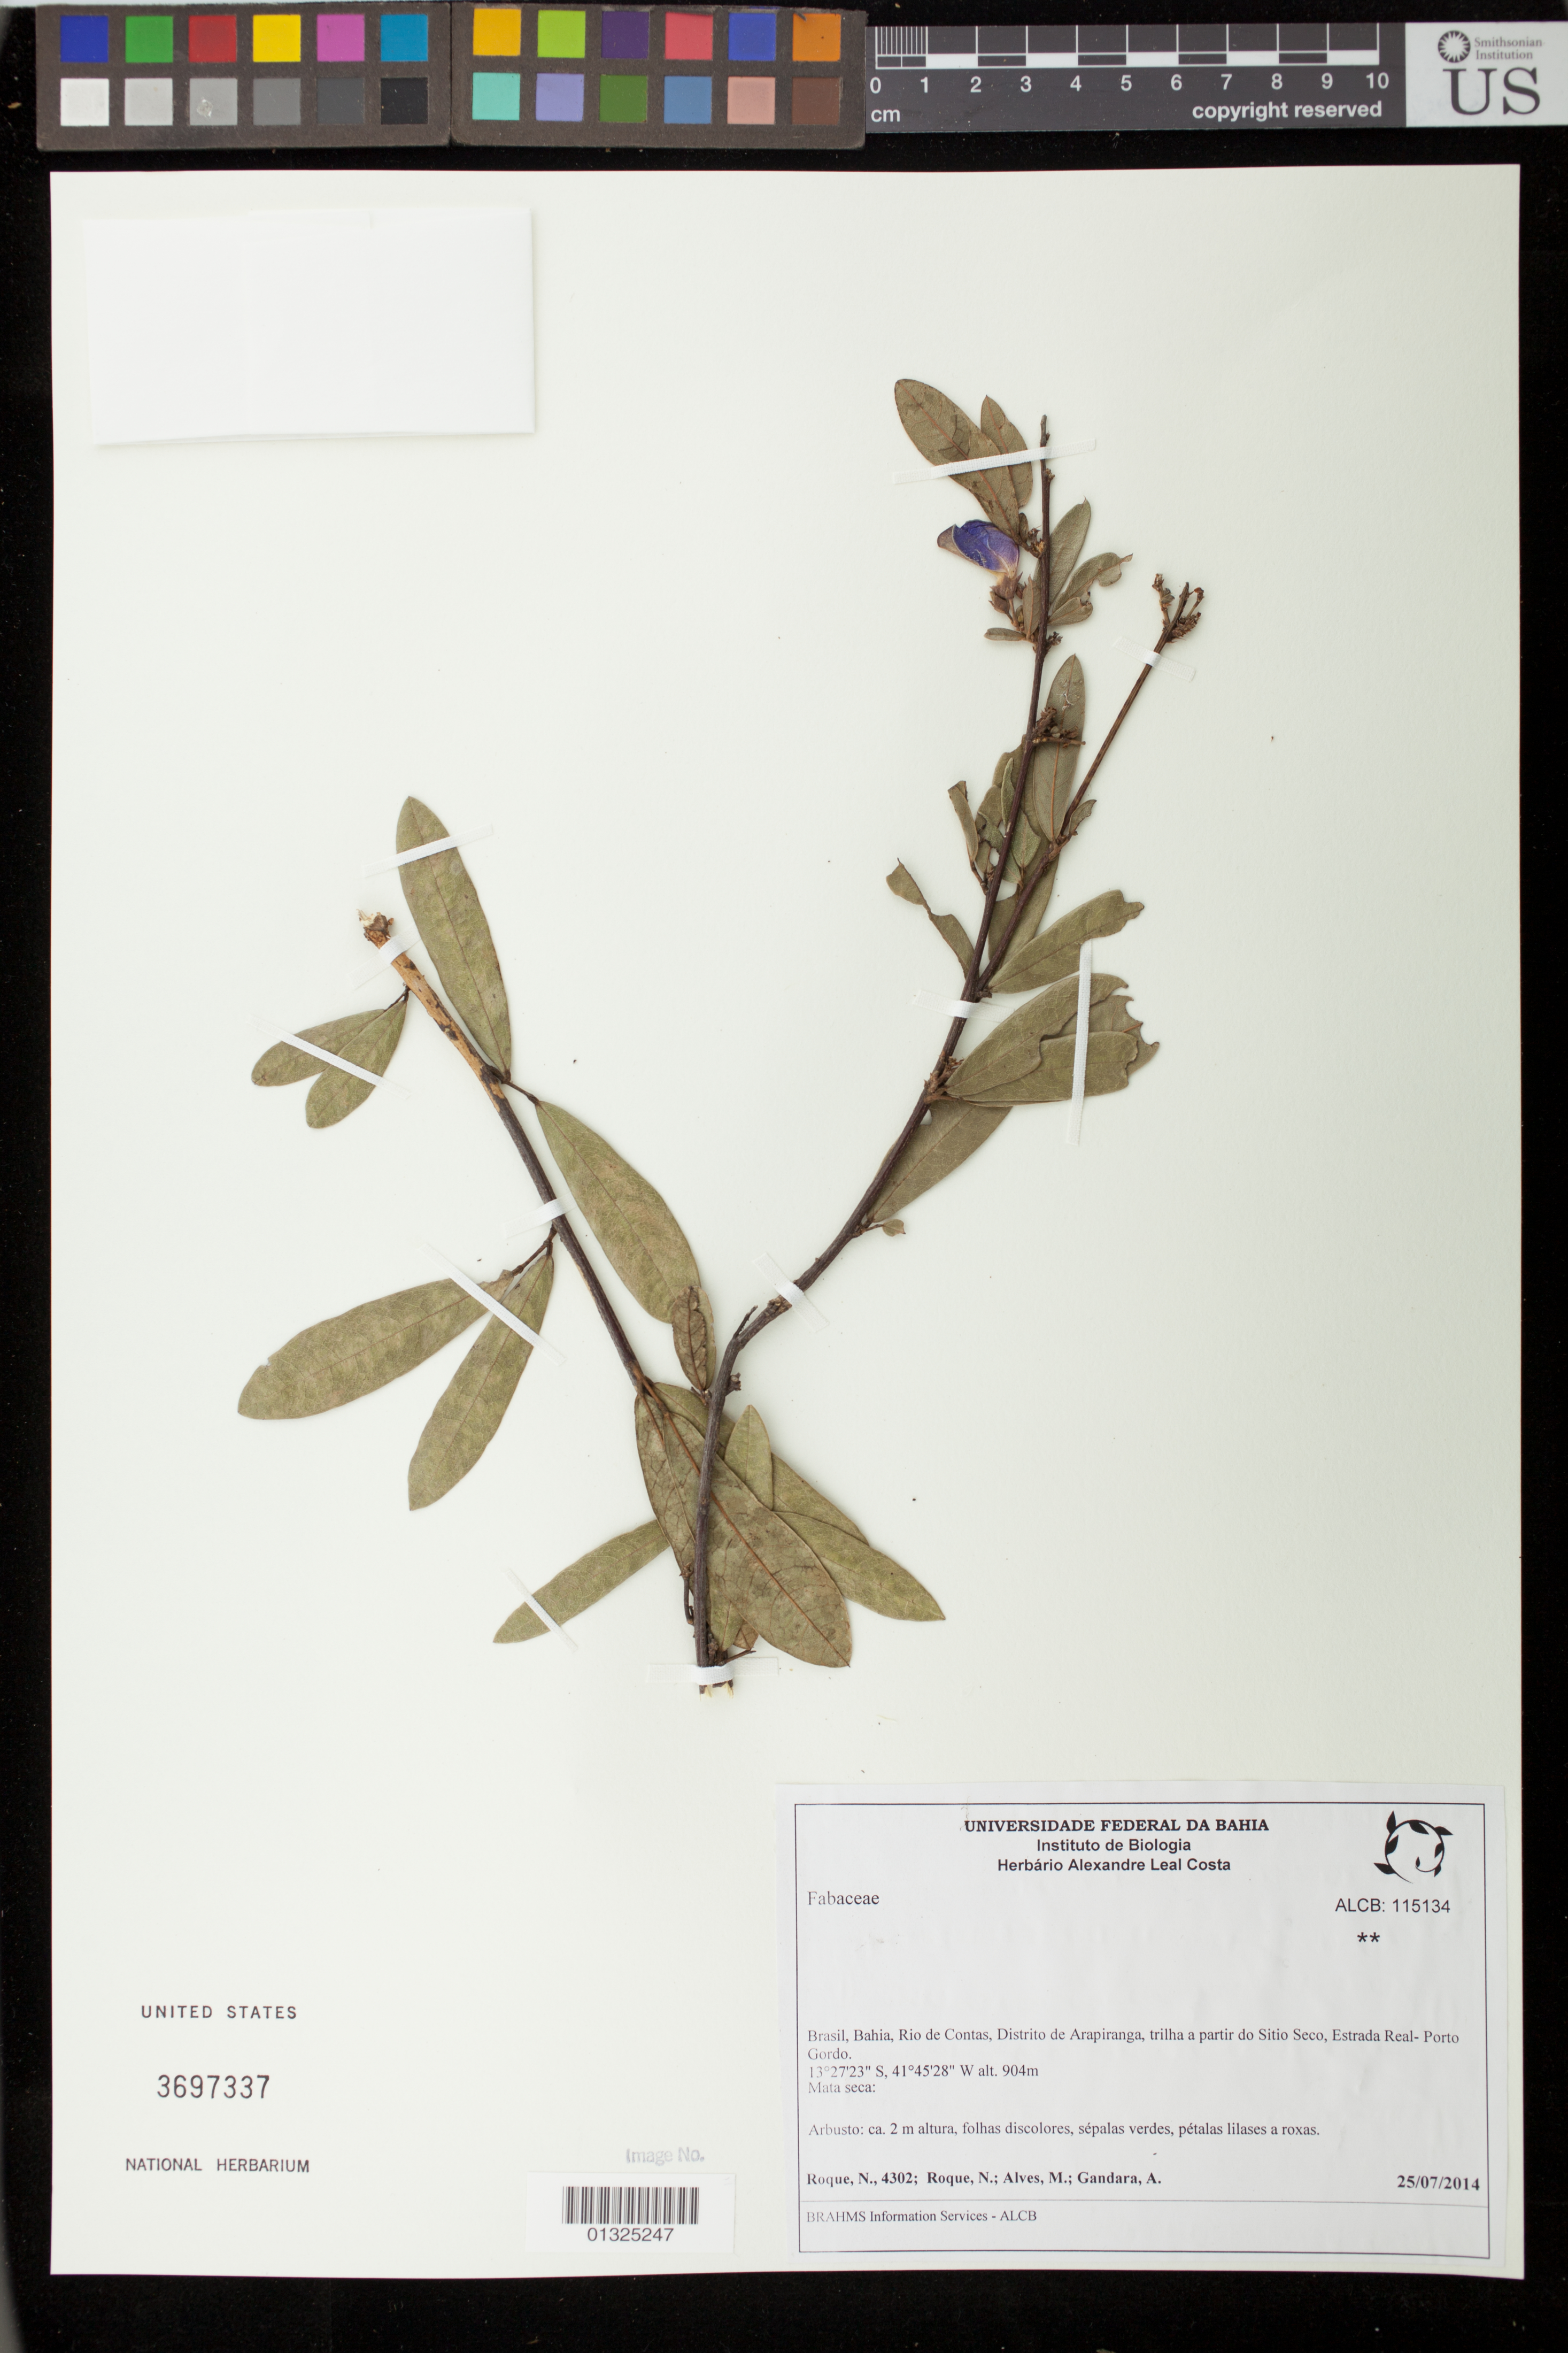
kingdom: Plantae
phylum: Tracheophyta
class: Magnoliopsida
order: Fabales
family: Fabaceae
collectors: N. Roque, M. Alves & A. Gándara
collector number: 4302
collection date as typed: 25 July 2014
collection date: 2014-07-25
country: Brazil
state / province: Bahia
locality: Rio de Contas, Distrito de Arapiranga, trilha a partir do Sitio Seco, Estrada Real - Porto Gordo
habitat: Mata seca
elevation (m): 904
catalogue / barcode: US 3697337